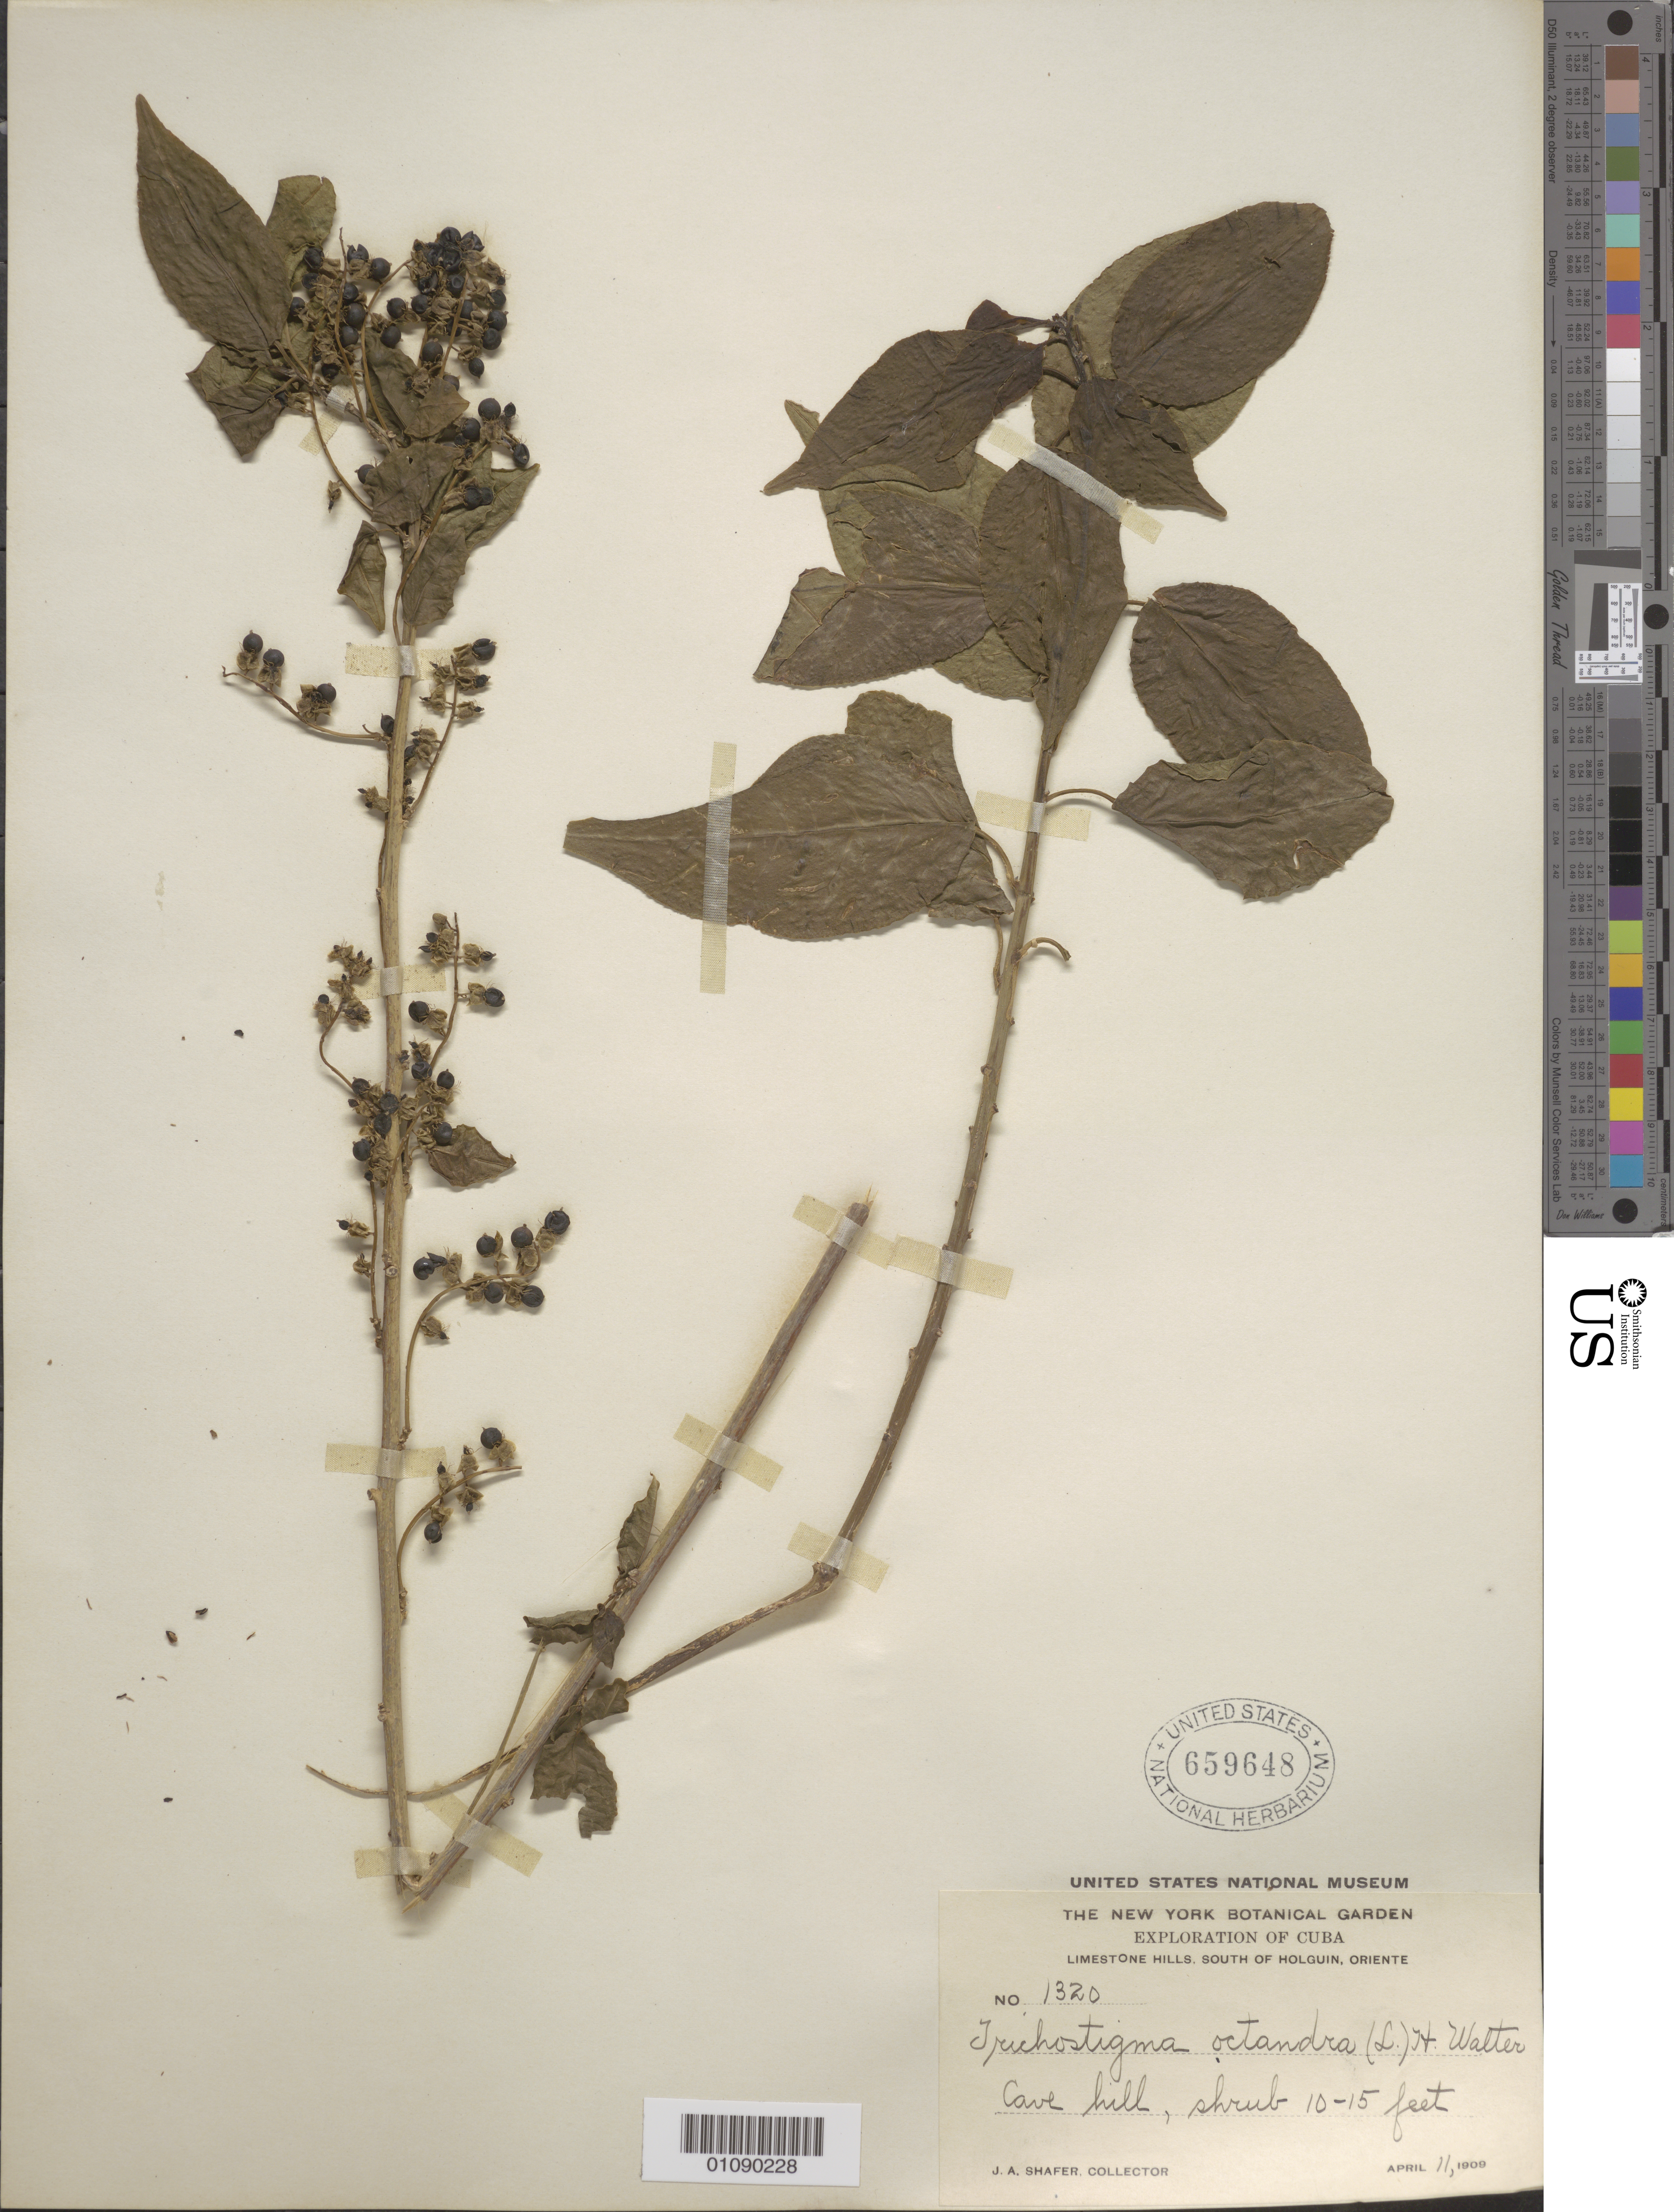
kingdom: Plantae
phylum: Tracheophyta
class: Magnoliopsida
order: Caryophyllales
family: Phytolaccaceae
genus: Trichostigma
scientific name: Trichostigma octandrum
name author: (L.) H. Walter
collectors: J. A. Shafer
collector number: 1320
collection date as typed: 11 Apr 1909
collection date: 1909-04-11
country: Cuba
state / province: Holguín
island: Cuba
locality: Oriente, S of Holguin, Cave Hill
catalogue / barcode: US 659648